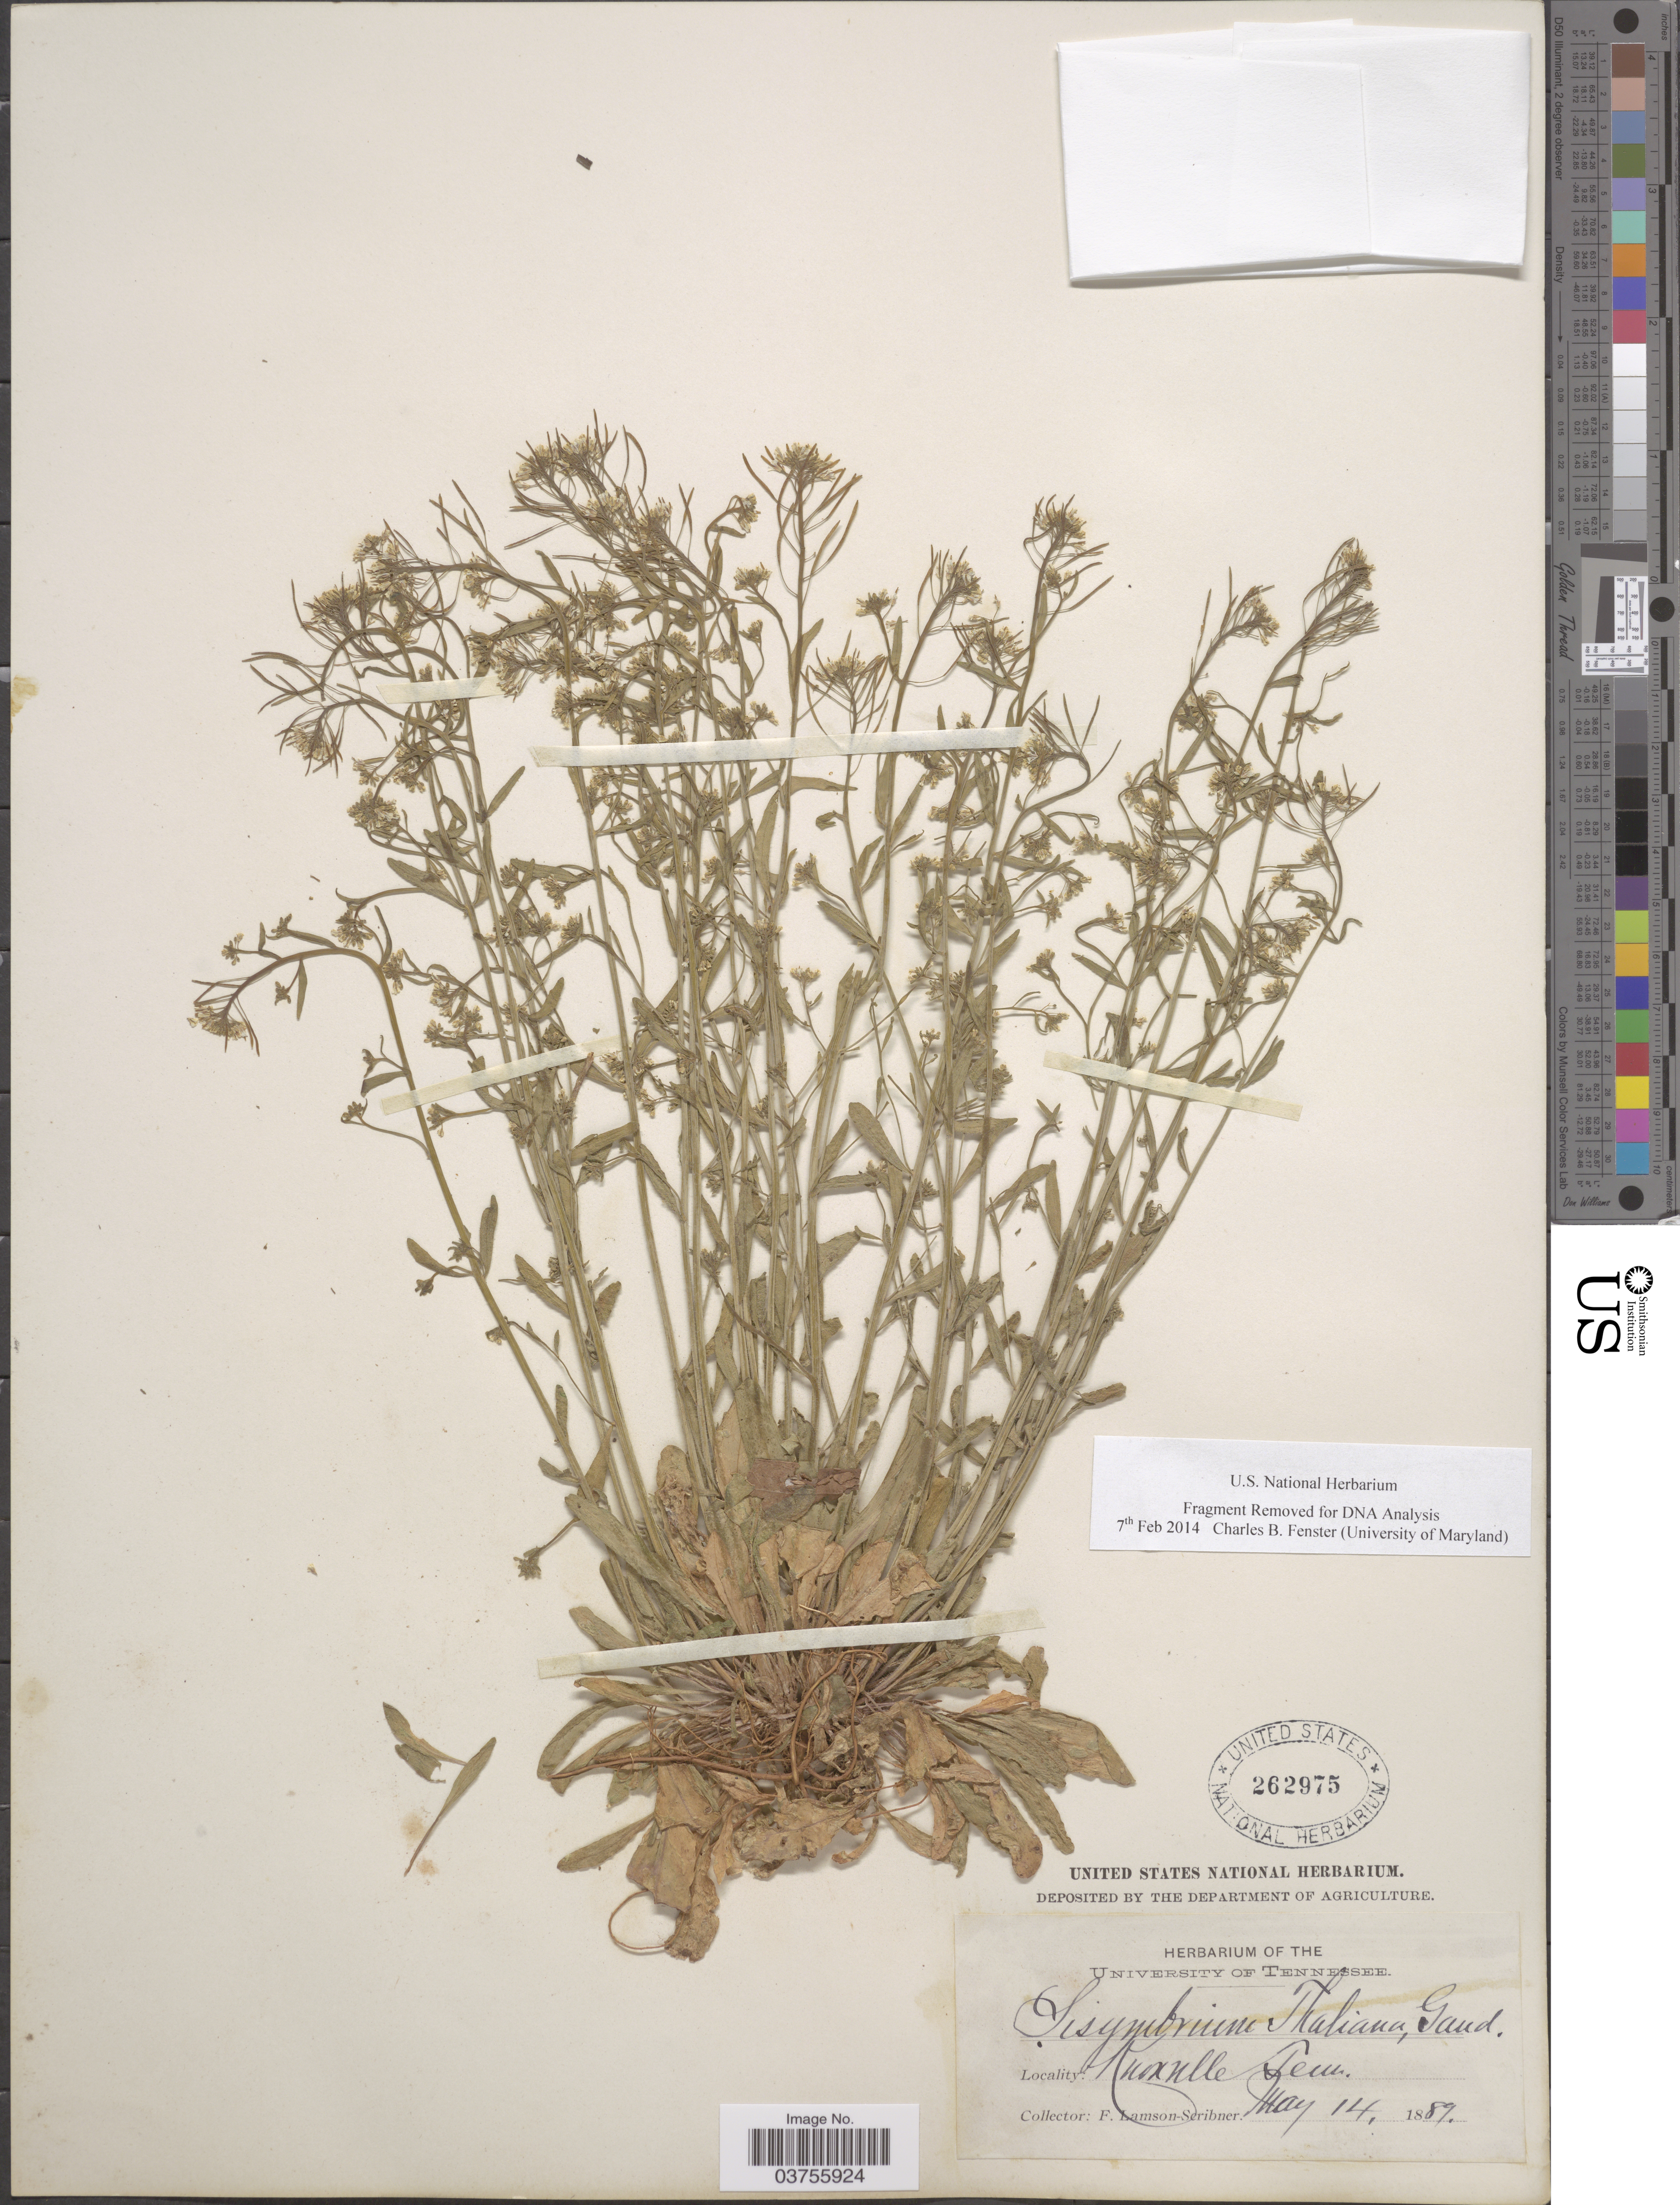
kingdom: Plantae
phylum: Tracheophyta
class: Magnoliopsida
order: Brassicales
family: Brassicaceae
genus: Arabidopsis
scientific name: Arabidopsis thaliana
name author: (L.) Heynh.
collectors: F. Lamson-Scribner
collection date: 1889-05-14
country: United States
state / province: Tennessee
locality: Knoxville.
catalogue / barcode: US 262975